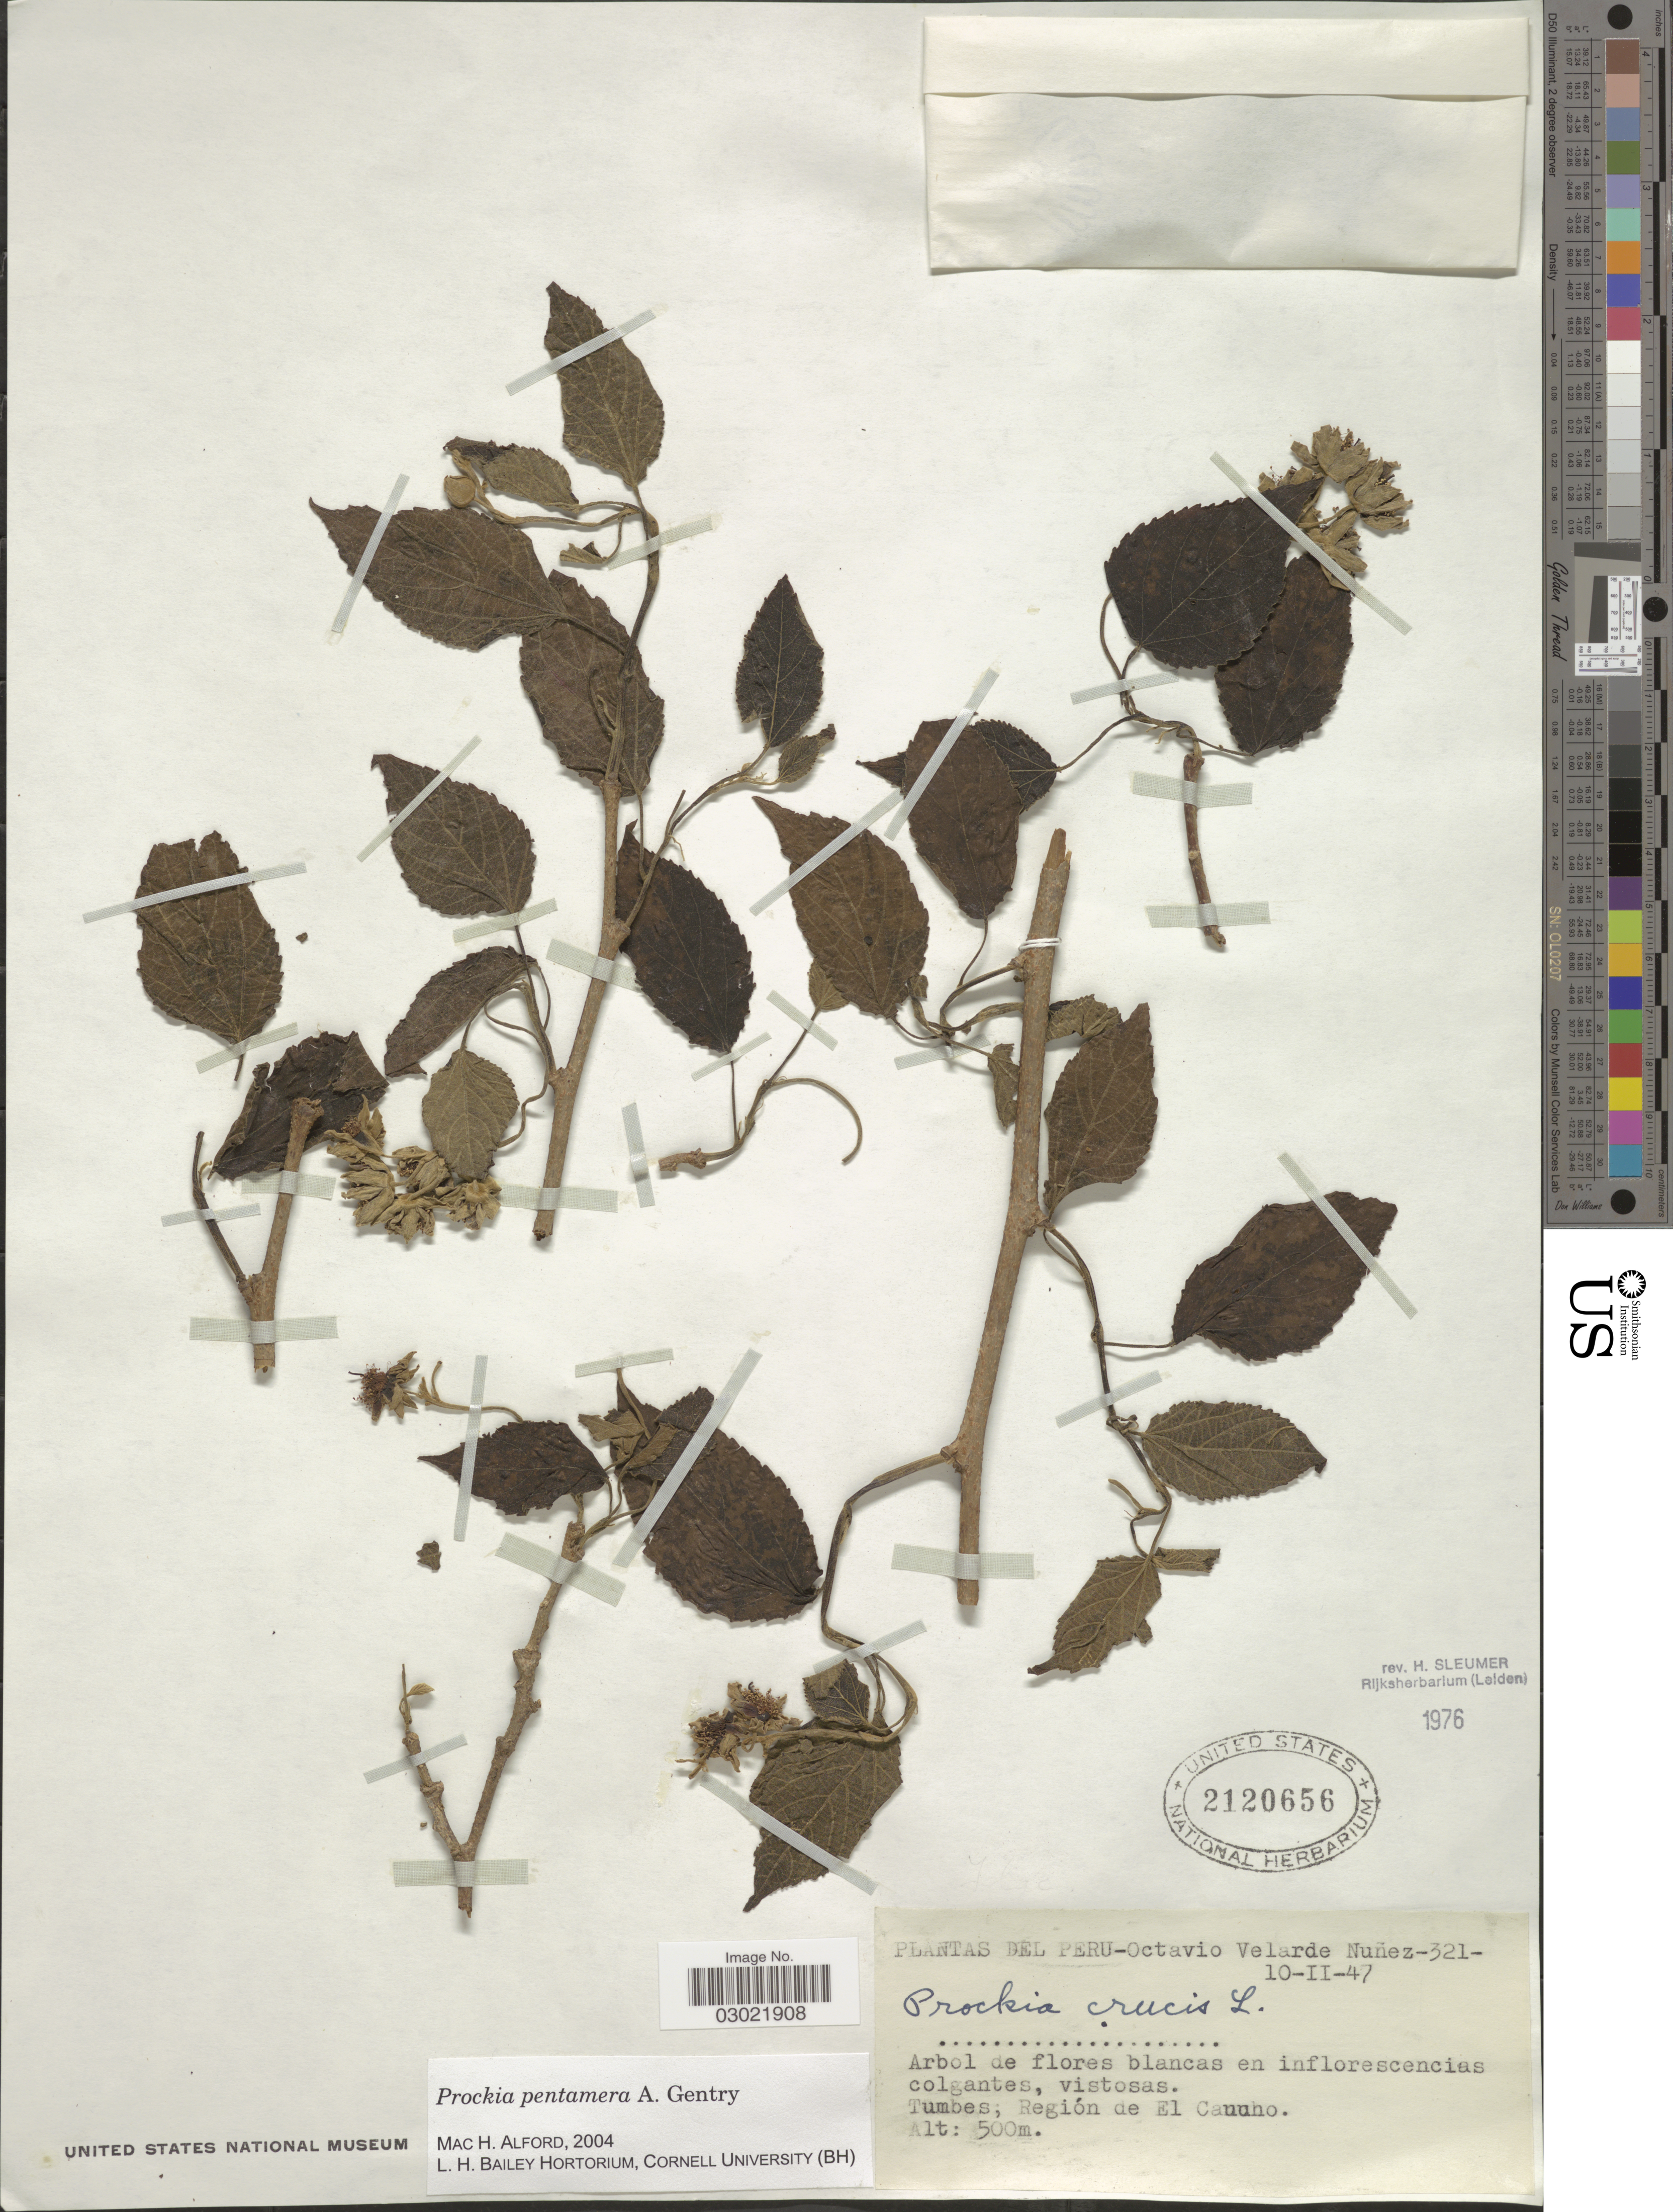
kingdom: Plantae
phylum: Tracheophyta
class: Magnoliopsida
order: Malpighiales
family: Salicaceae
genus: Prockia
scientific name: Prockia pentamera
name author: A.H. Gentry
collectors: O. Velarde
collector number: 321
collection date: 1947-02-10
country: Peru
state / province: Tumbes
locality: Région de El Caucho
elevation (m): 500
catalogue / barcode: US 2120656